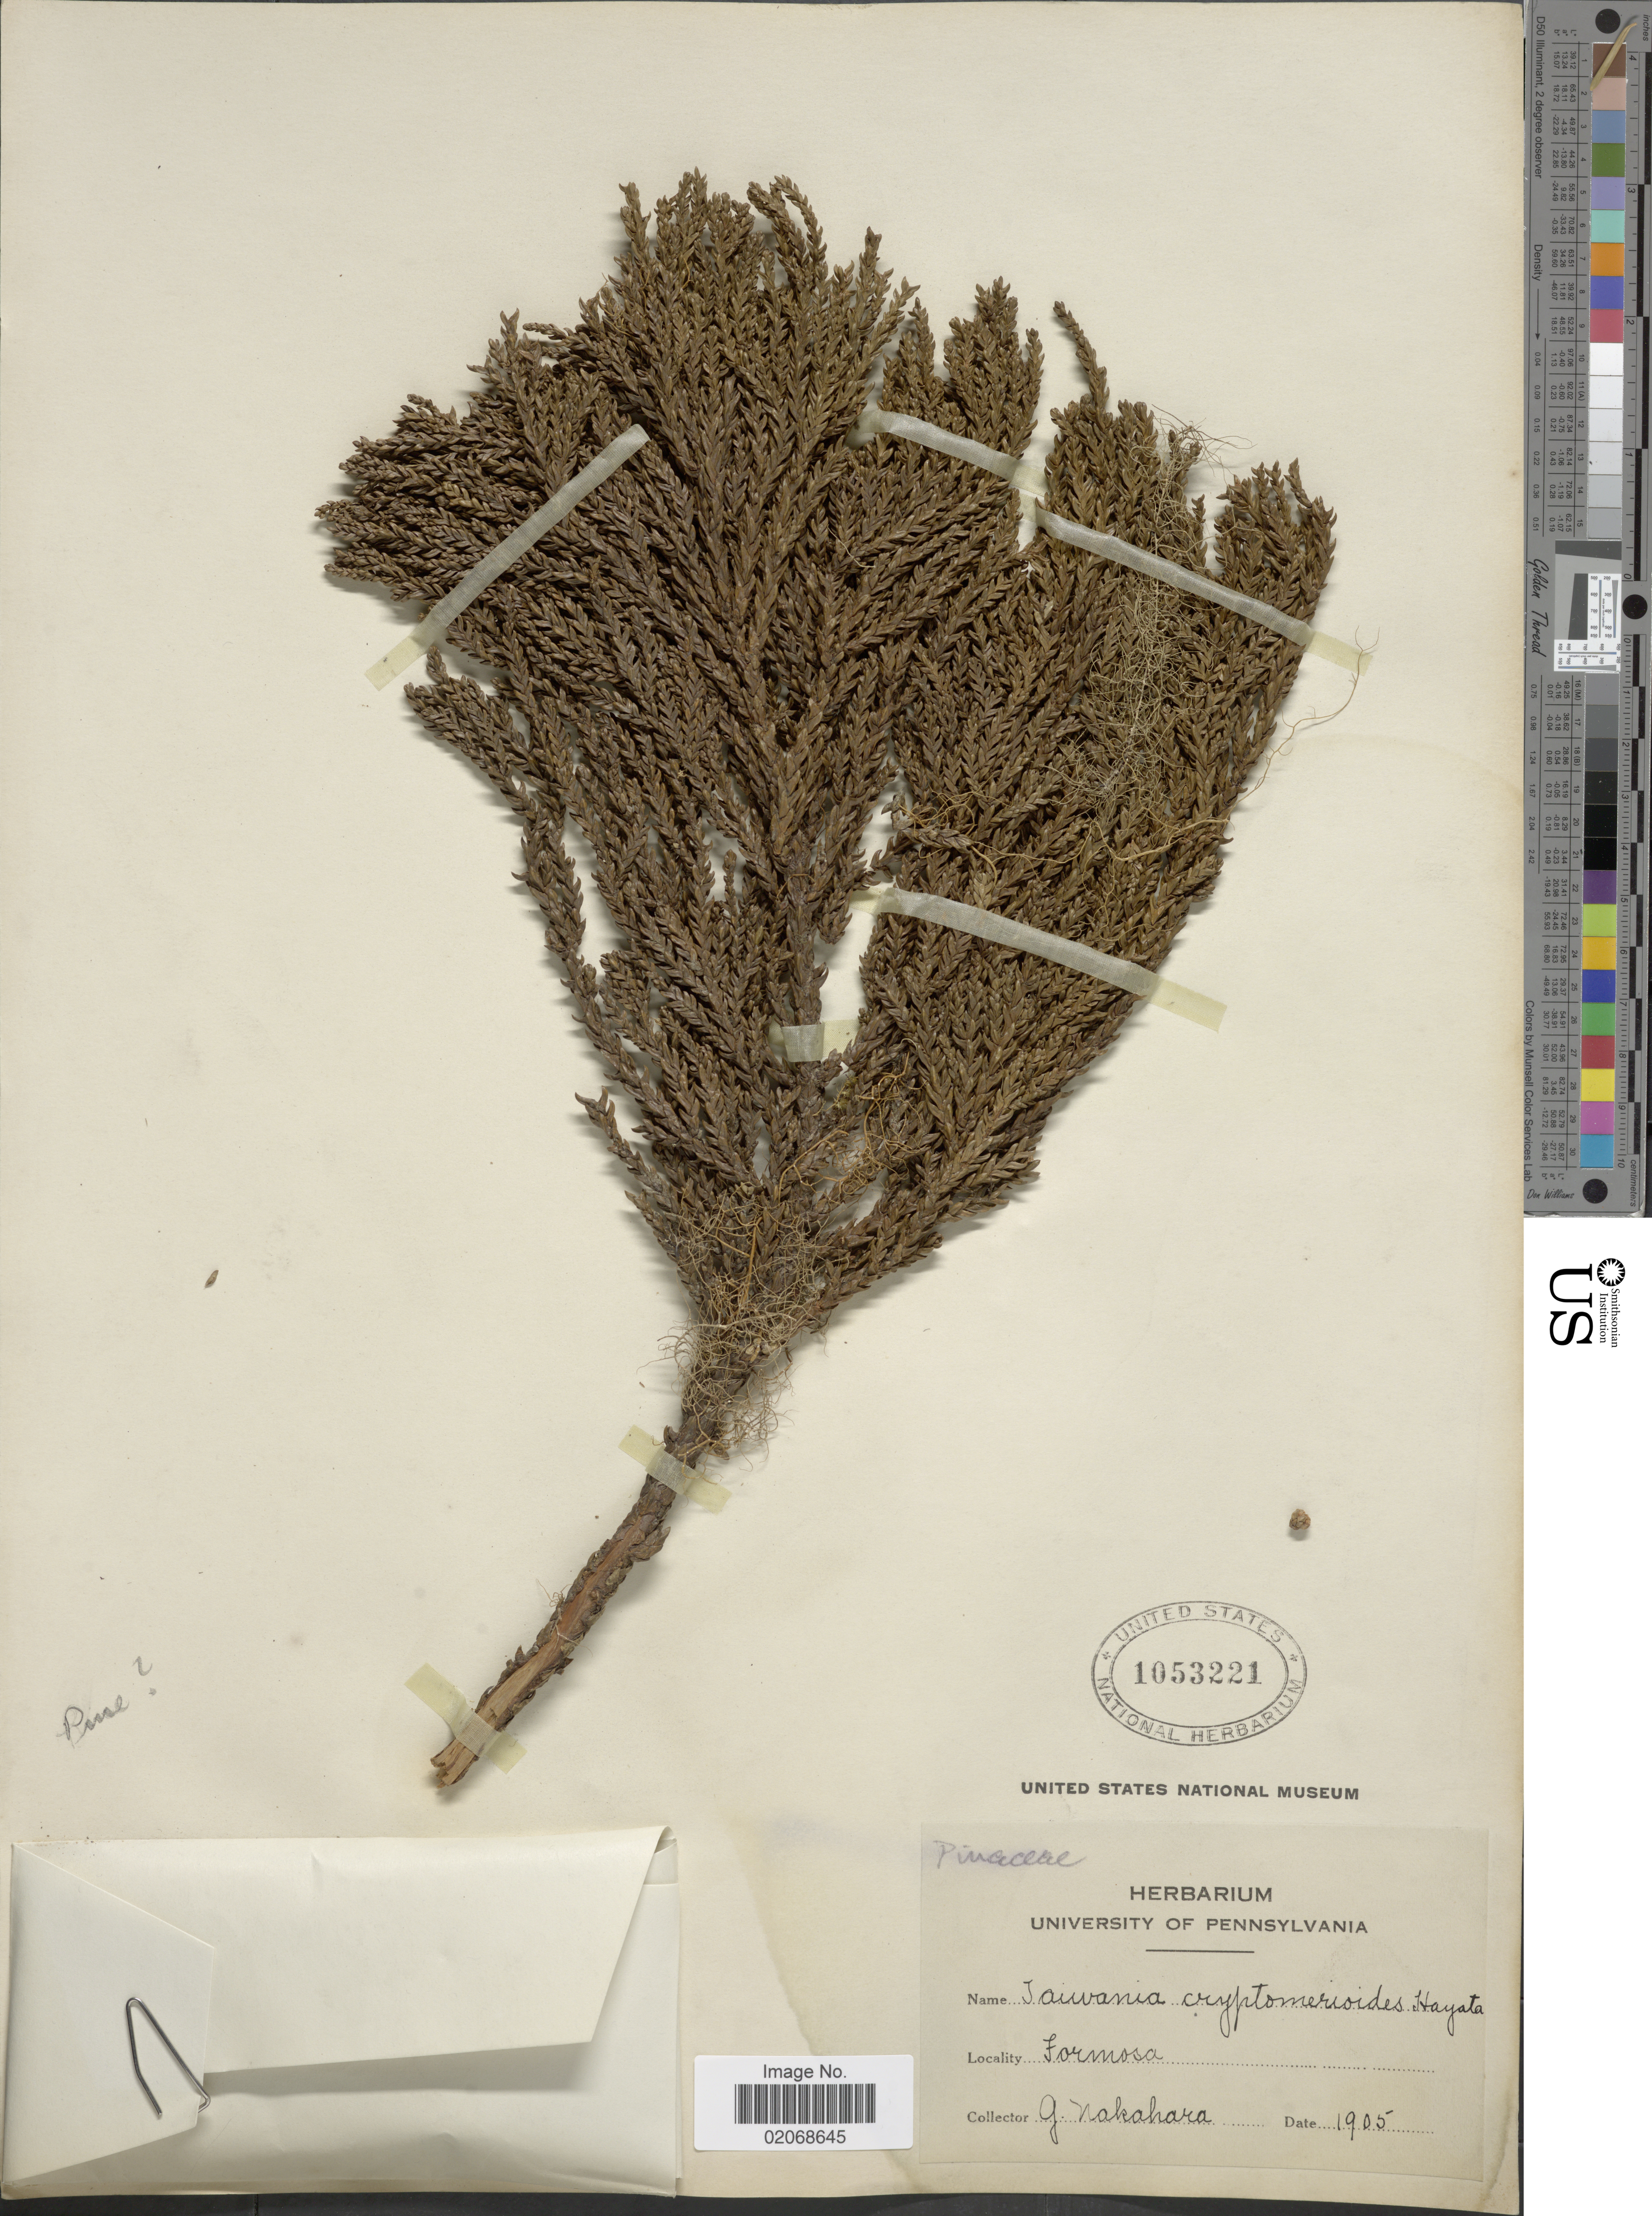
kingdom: Plantae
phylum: Tracheophyta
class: Pinopsida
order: Pinales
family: Cupressaceae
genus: Taiwania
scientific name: Taiwania cryptomerioides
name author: Hayata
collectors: G. Nakahara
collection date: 1905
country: Taiwan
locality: Formosa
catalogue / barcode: US 1053221